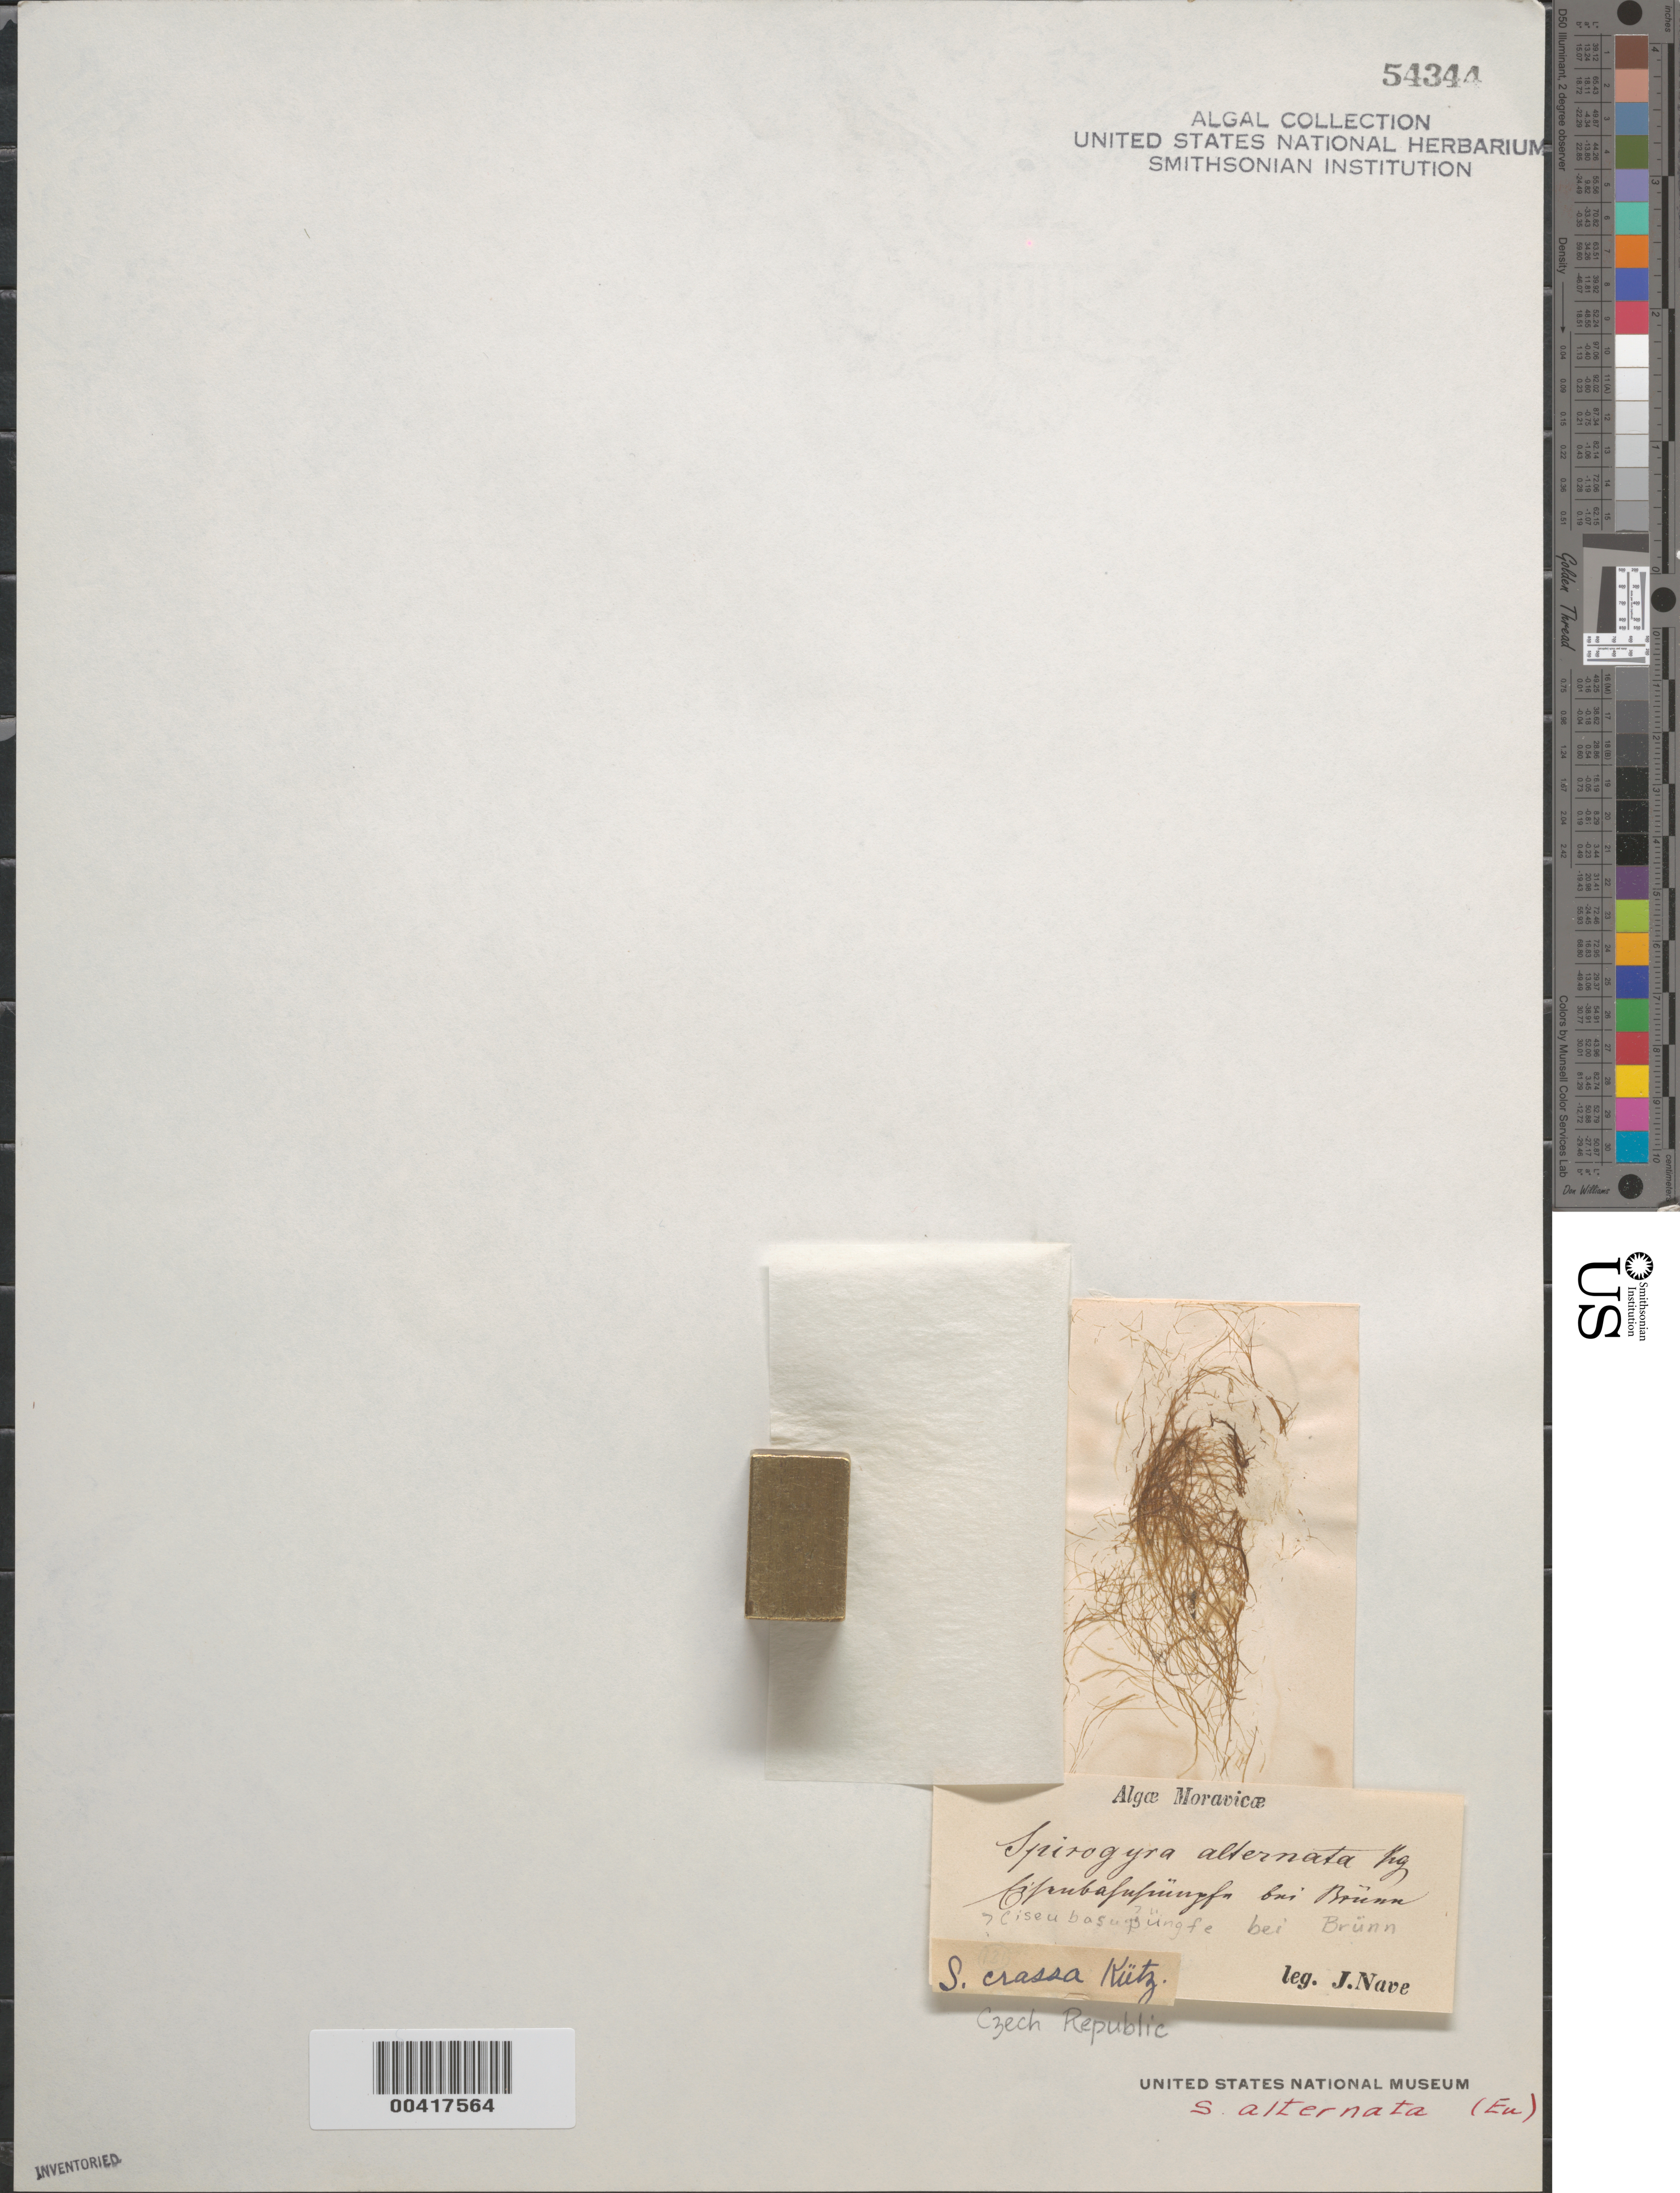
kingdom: Plantae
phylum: Charophyta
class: Zygnematophyceae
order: Zygnematales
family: Zygnemataceae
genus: Spirogyra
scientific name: Spirogyra crassa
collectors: J. Nave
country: Czechia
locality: Ciseubasnpungfe, near brno (brunn), moravia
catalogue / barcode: US 54344